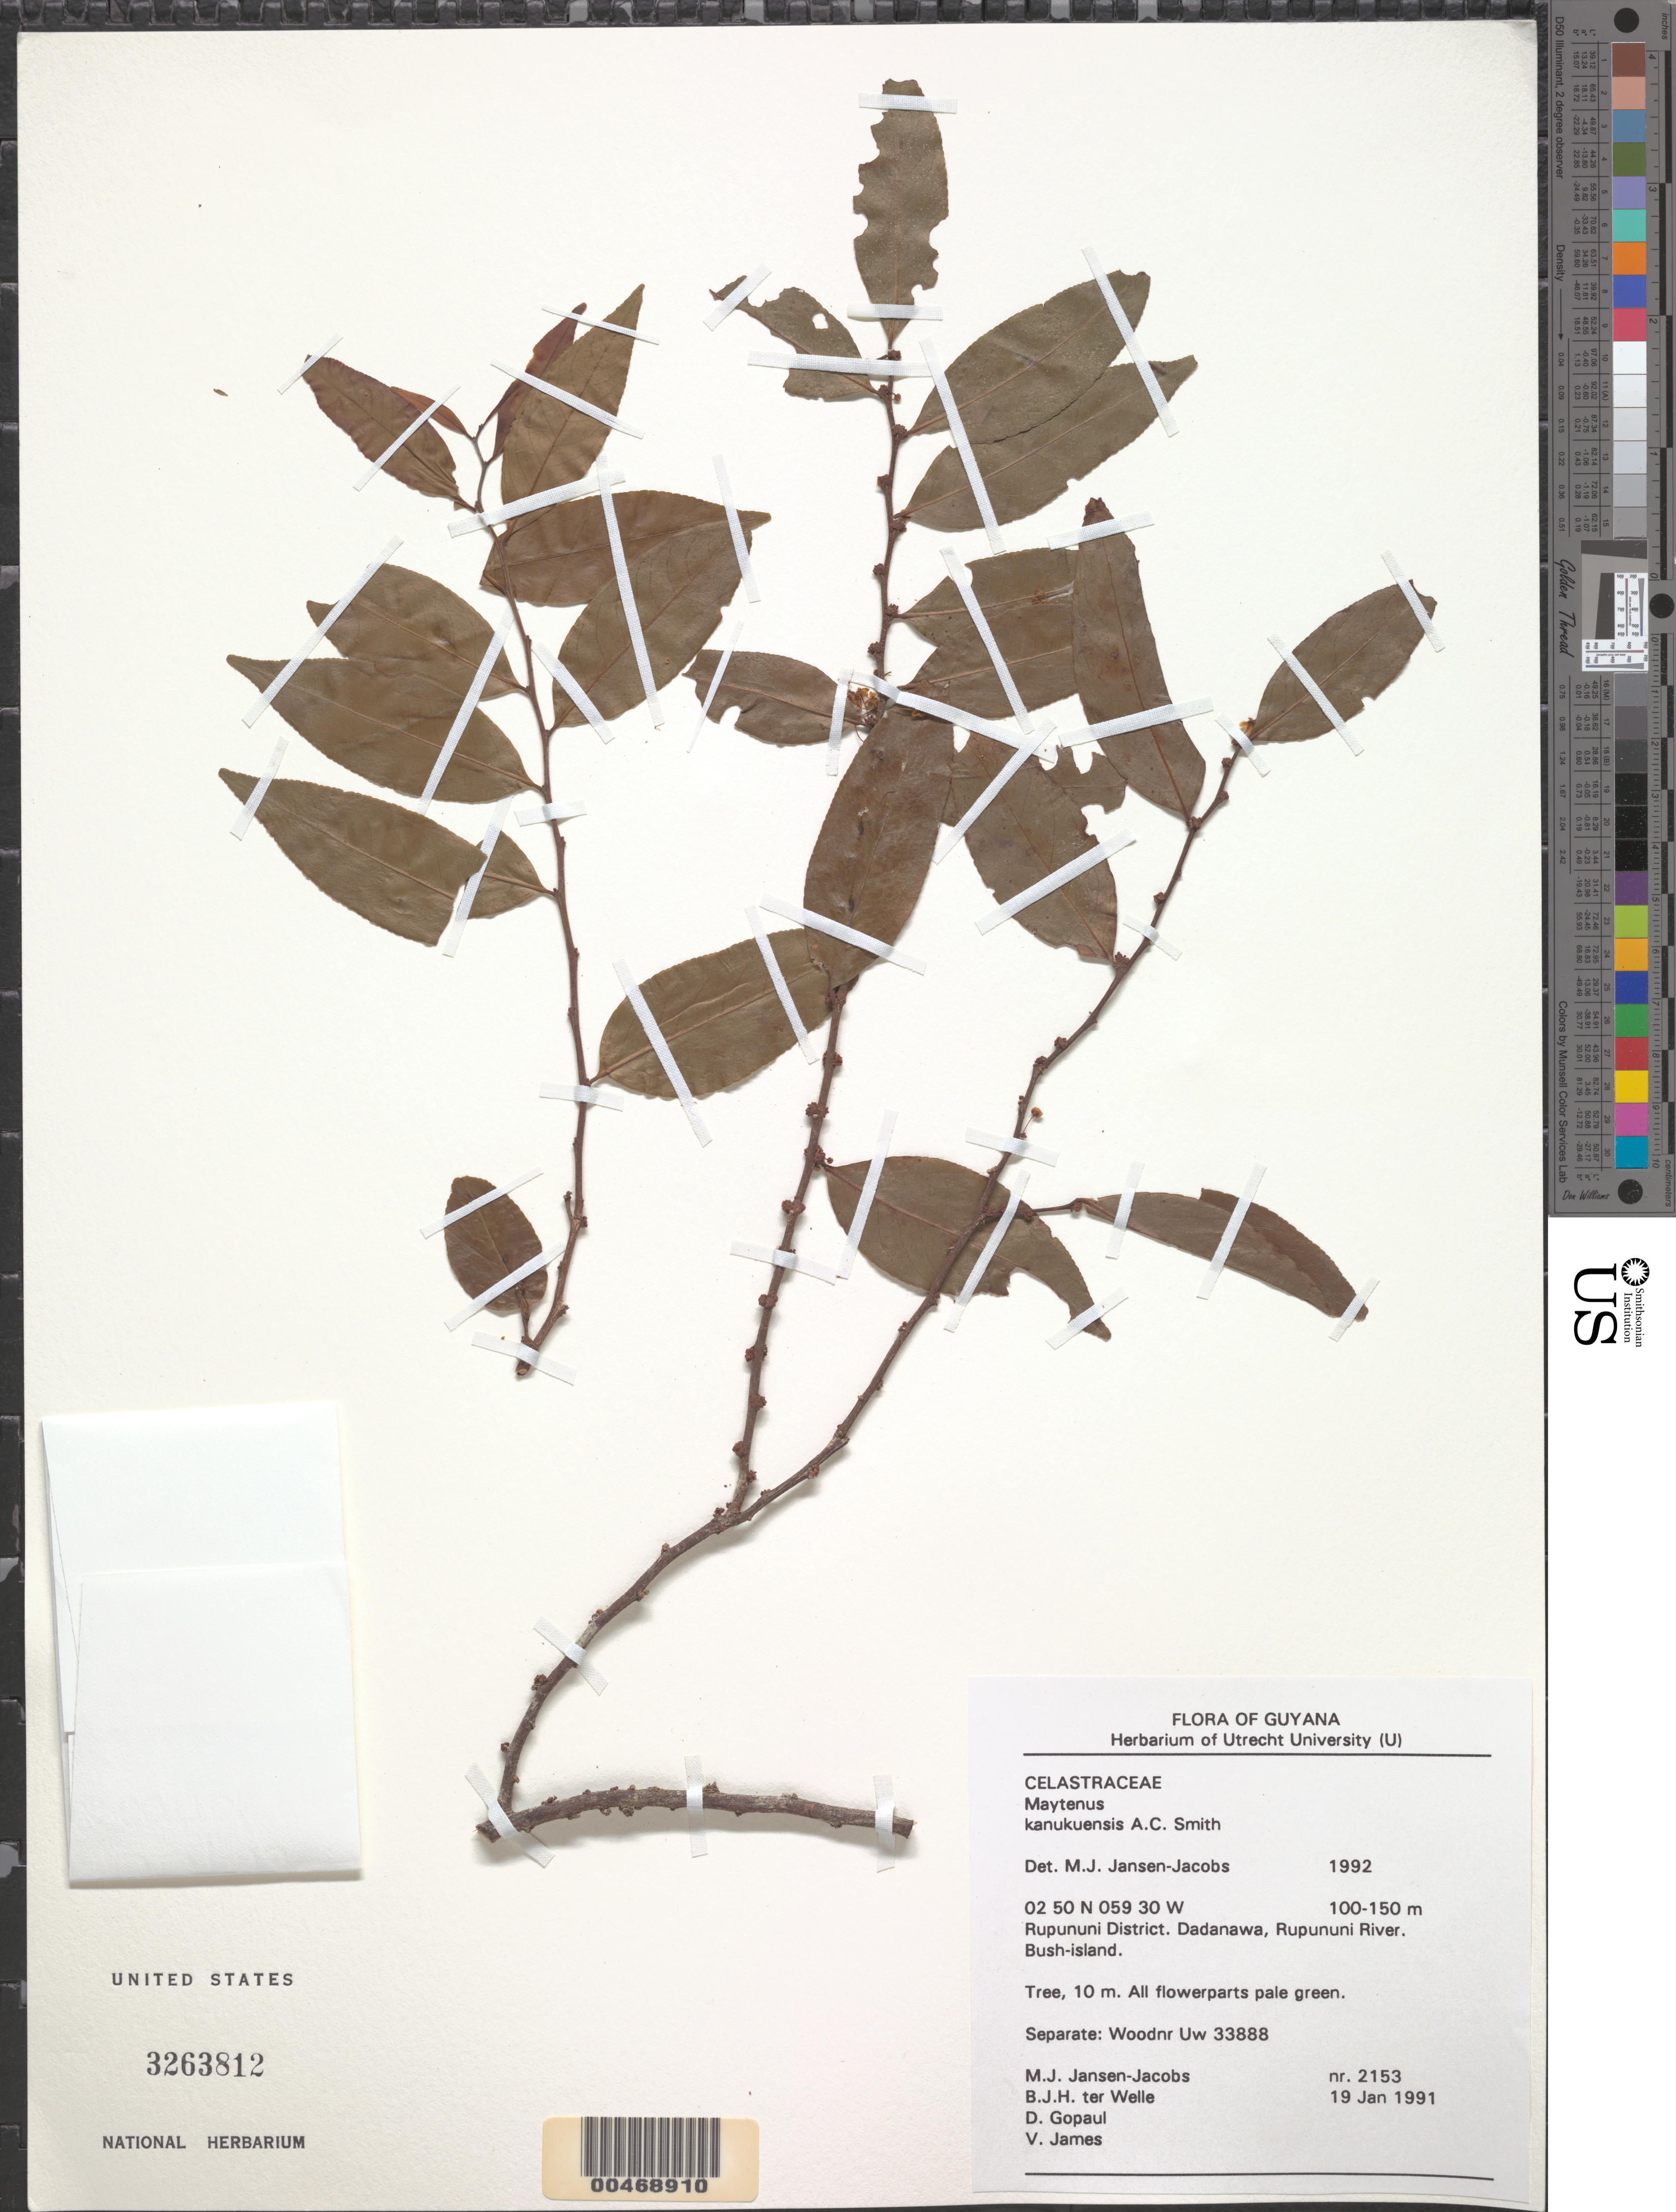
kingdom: Plantae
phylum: Tracheophyta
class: Magnoliopsida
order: Celastrales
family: Celastraceae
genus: Maytenus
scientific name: Maytenus kanukuensis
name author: A.C. Sm.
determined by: Jansen-Jacobs, M. J., (U), Nationaal Herbarium Nederland, Utrecht University branch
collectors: M. J. Jansen-Jacobs, B. Welle, D. Gopaul & V. James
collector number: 2153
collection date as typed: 19-Jan-91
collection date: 1991-01-19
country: Guyana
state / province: U. Takutu-U. Essequibo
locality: Dadanawa, Rupununi River, Rupununi District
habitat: Bush island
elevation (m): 100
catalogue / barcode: US 3263812